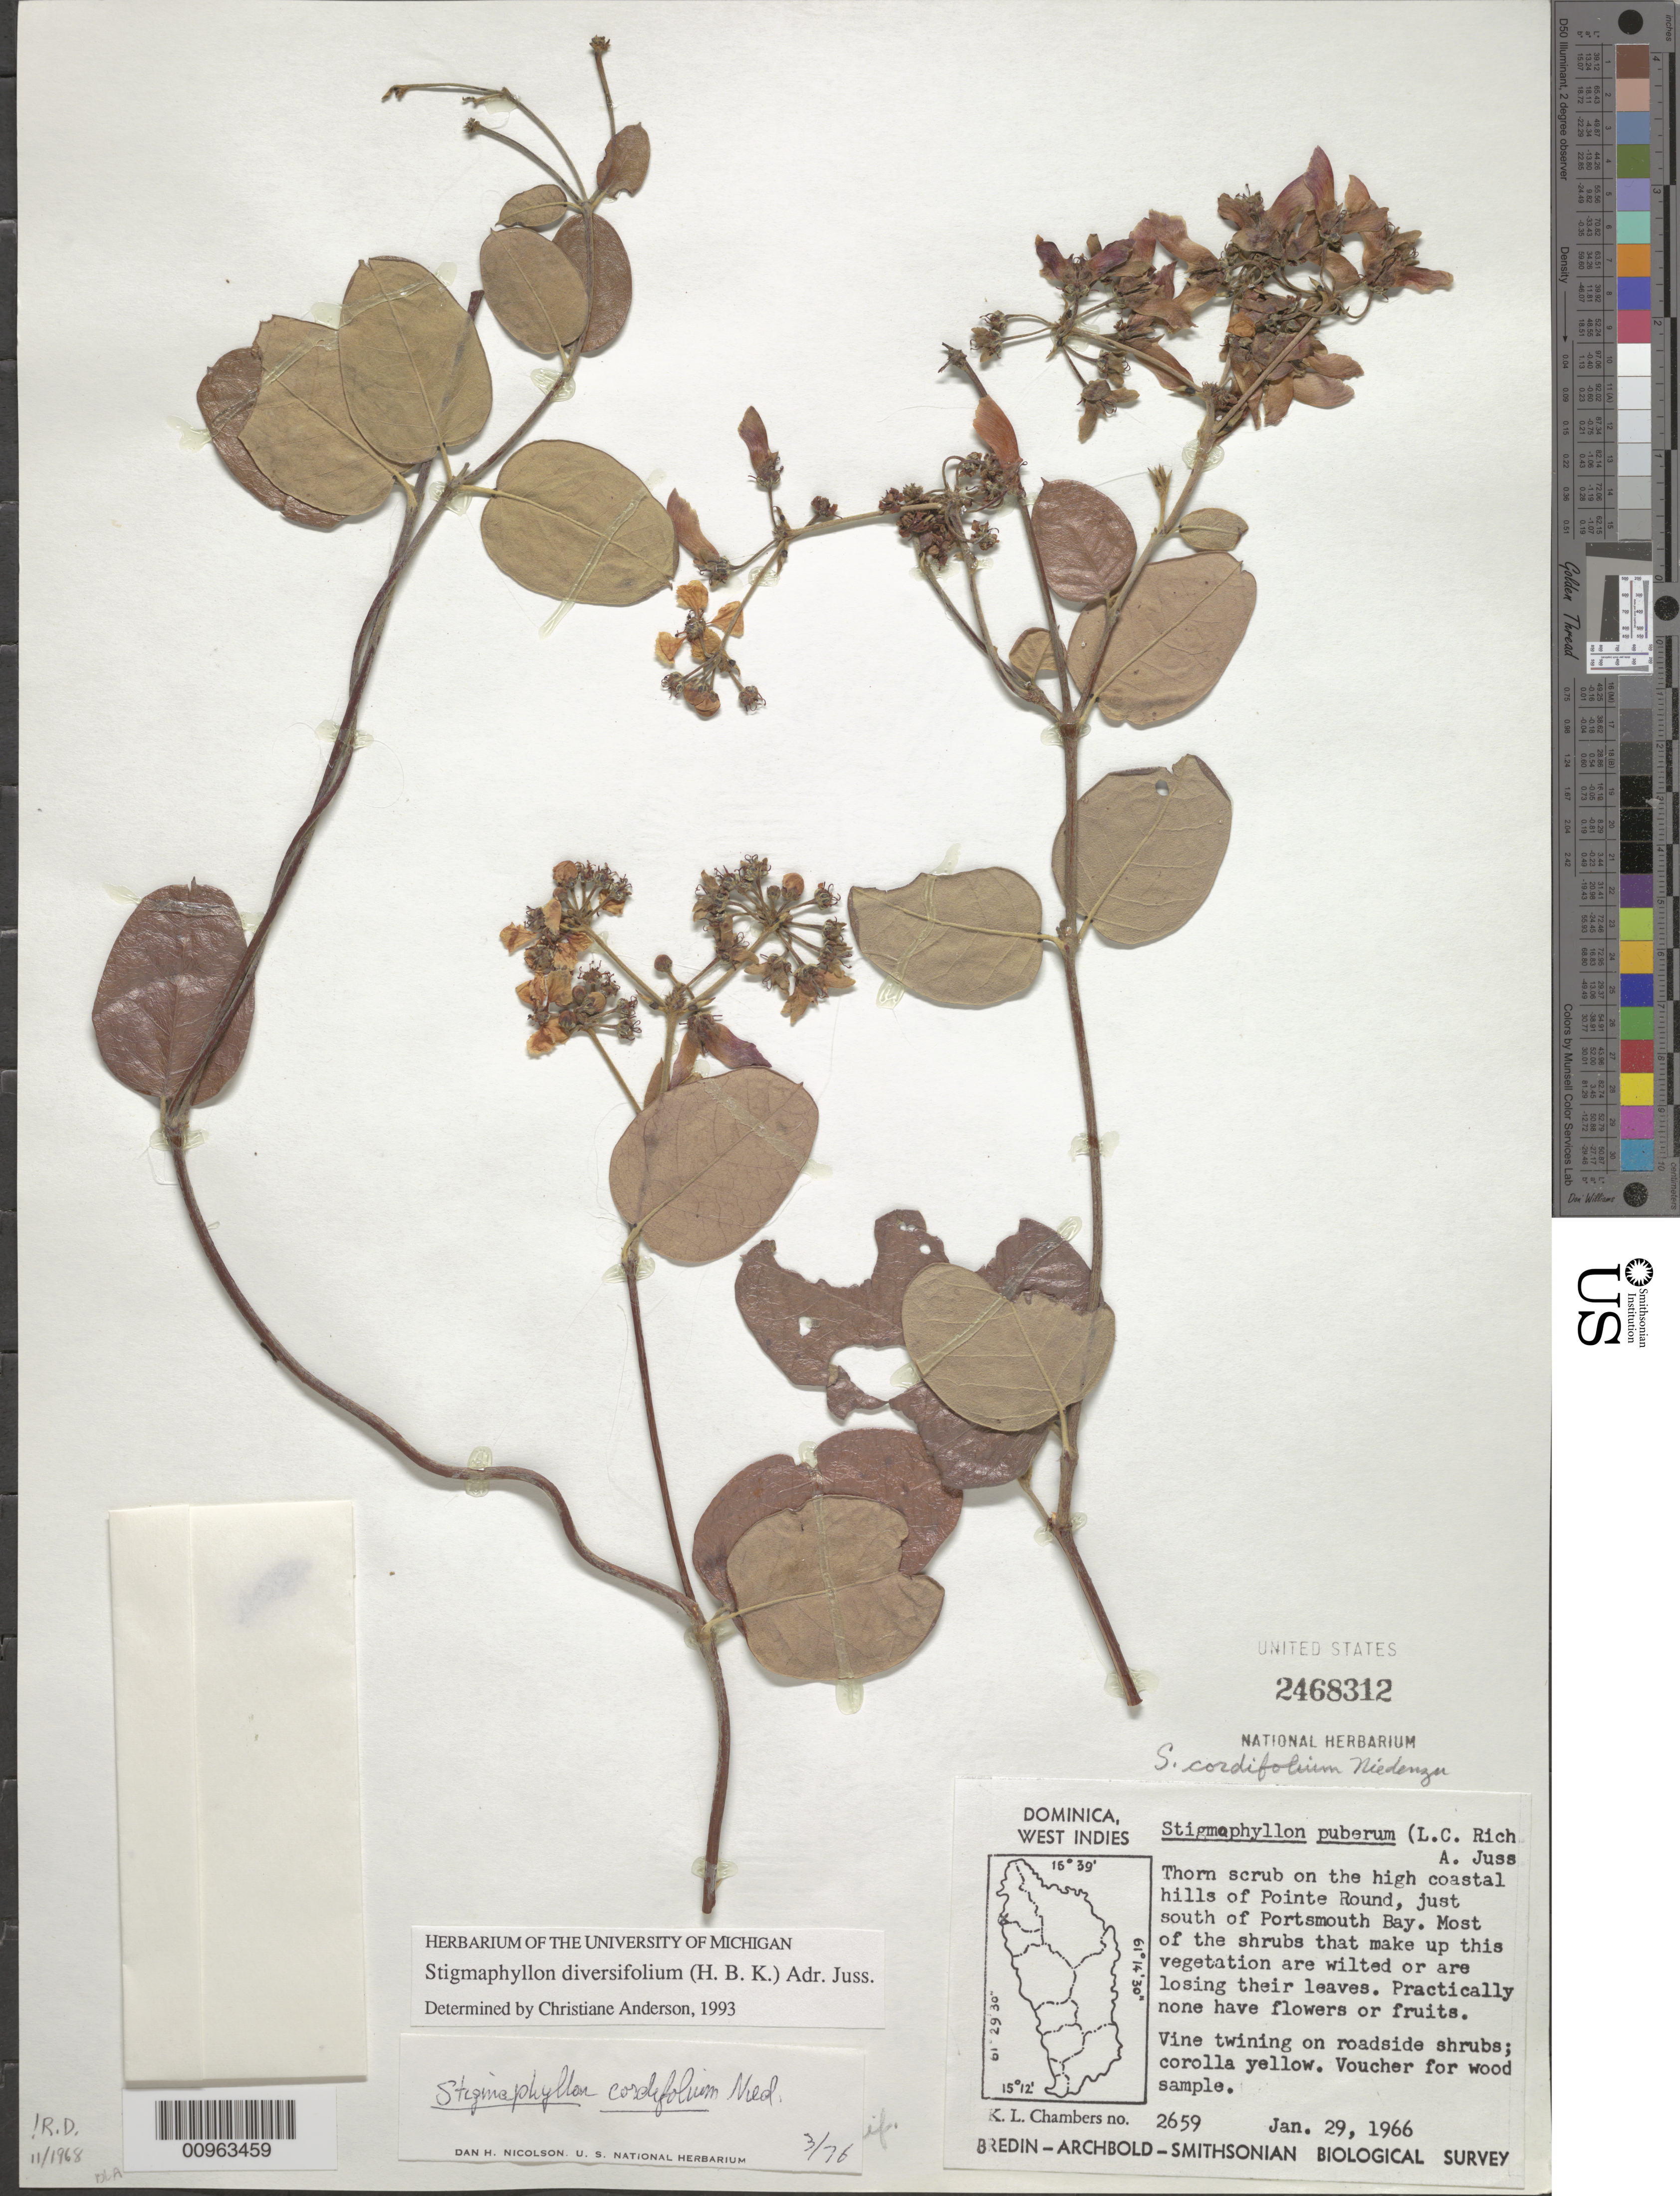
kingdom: Plantae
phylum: Tracheophyta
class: Magnoliopsida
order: Malpighiales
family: Malpighiaceae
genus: Stigmaphyllon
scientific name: Stigmaphyllon diversifolium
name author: (Kunth) A. Juss.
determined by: Anderson, C.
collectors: K. L. Chambers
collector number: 2659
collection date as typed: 29 Jan 1966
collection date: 1966-01-29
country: Dominica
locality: Pointe Round, just south of Portsmouth Bay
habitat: On roadside shrubs in thorn scrub on the high coastal hills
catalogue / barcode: US 2468312